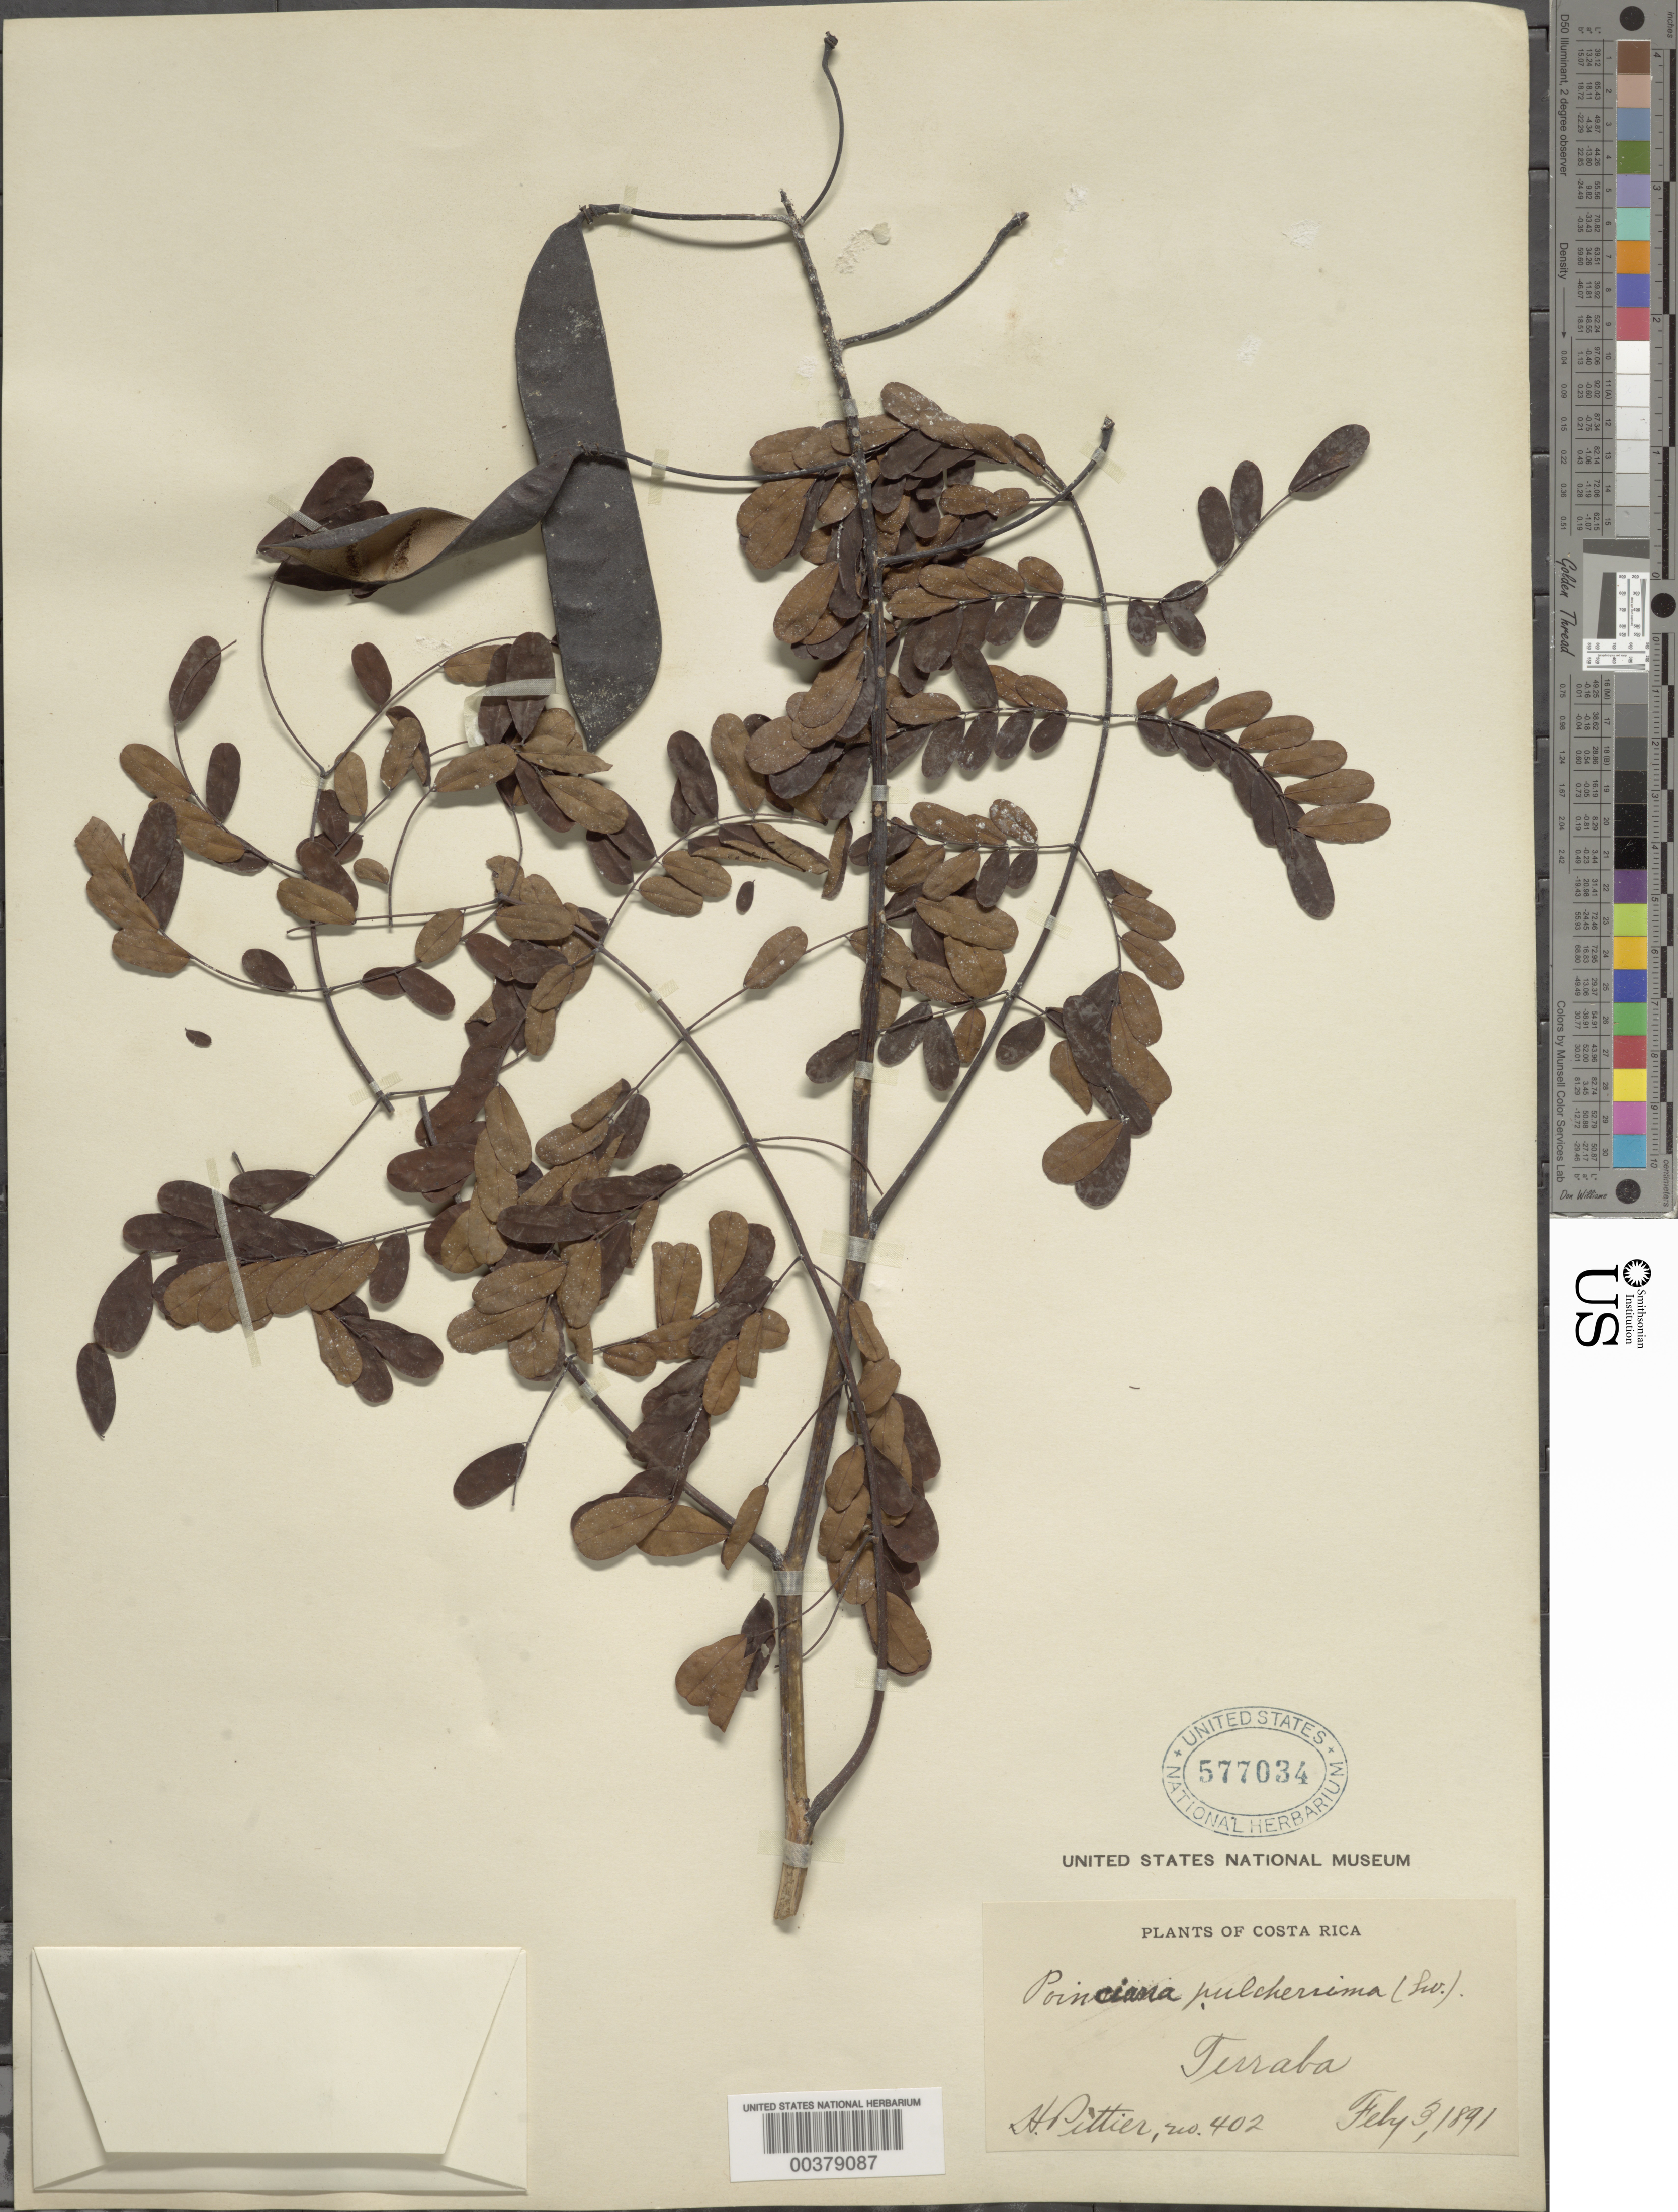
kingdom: Plantae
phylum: Tracheophyta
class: Magnoliopsida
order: Fabales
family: Fabaceae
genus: Caesalpinia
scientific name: Caesalpinia pulcherrima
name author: (L.) Sw.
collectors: H. F. Pittier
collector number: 402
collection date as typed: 03 Feb 1891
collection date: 1891-02-03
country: Costa Rica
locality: Terraba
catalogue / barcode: US 577034